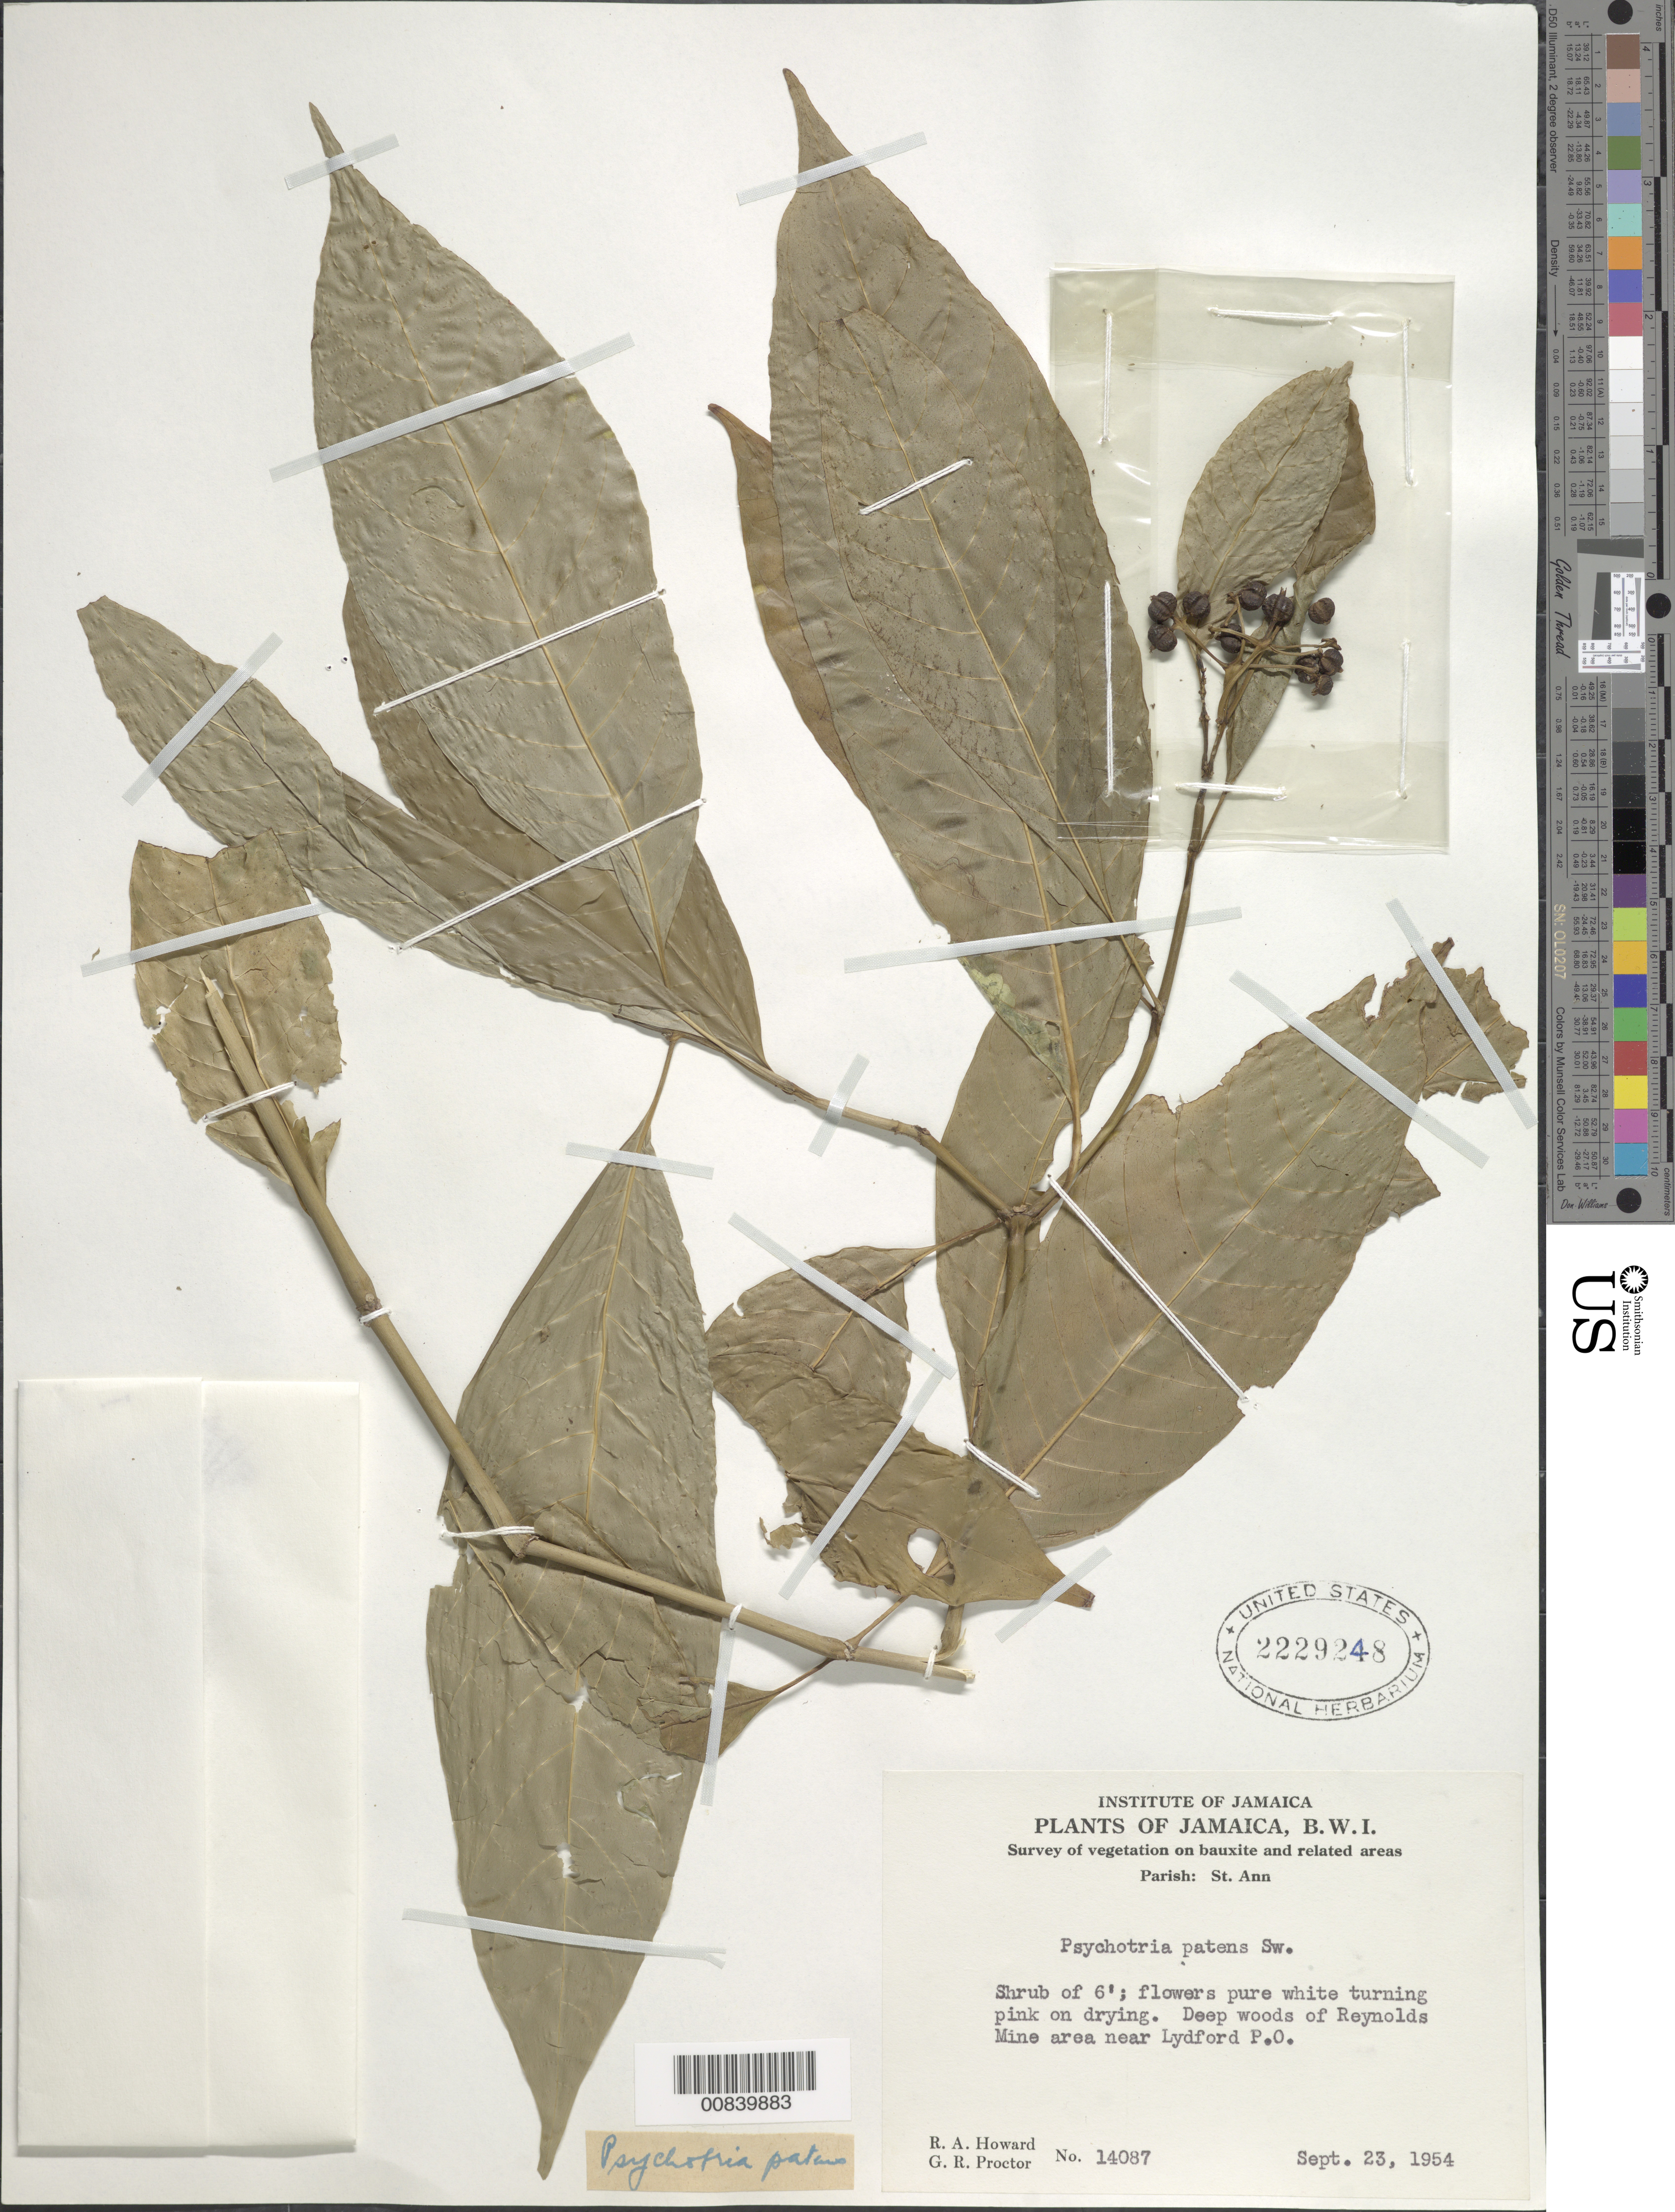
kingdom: Plantae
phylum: Tracheophyta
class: Magnoliopsida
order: Gentianales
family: Rubiaceae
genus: Psychotria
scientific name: Psychotria patens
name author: Sw.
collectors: R. A. Howard & G. R. Proctor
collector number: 14087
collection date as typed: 23 Sep 1954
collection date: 1954-09-23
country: Jamaica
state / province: Saint Ann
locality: Reynolds Mine area, near Lydford P.O.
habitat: Deep woods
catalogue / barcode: US 2229248